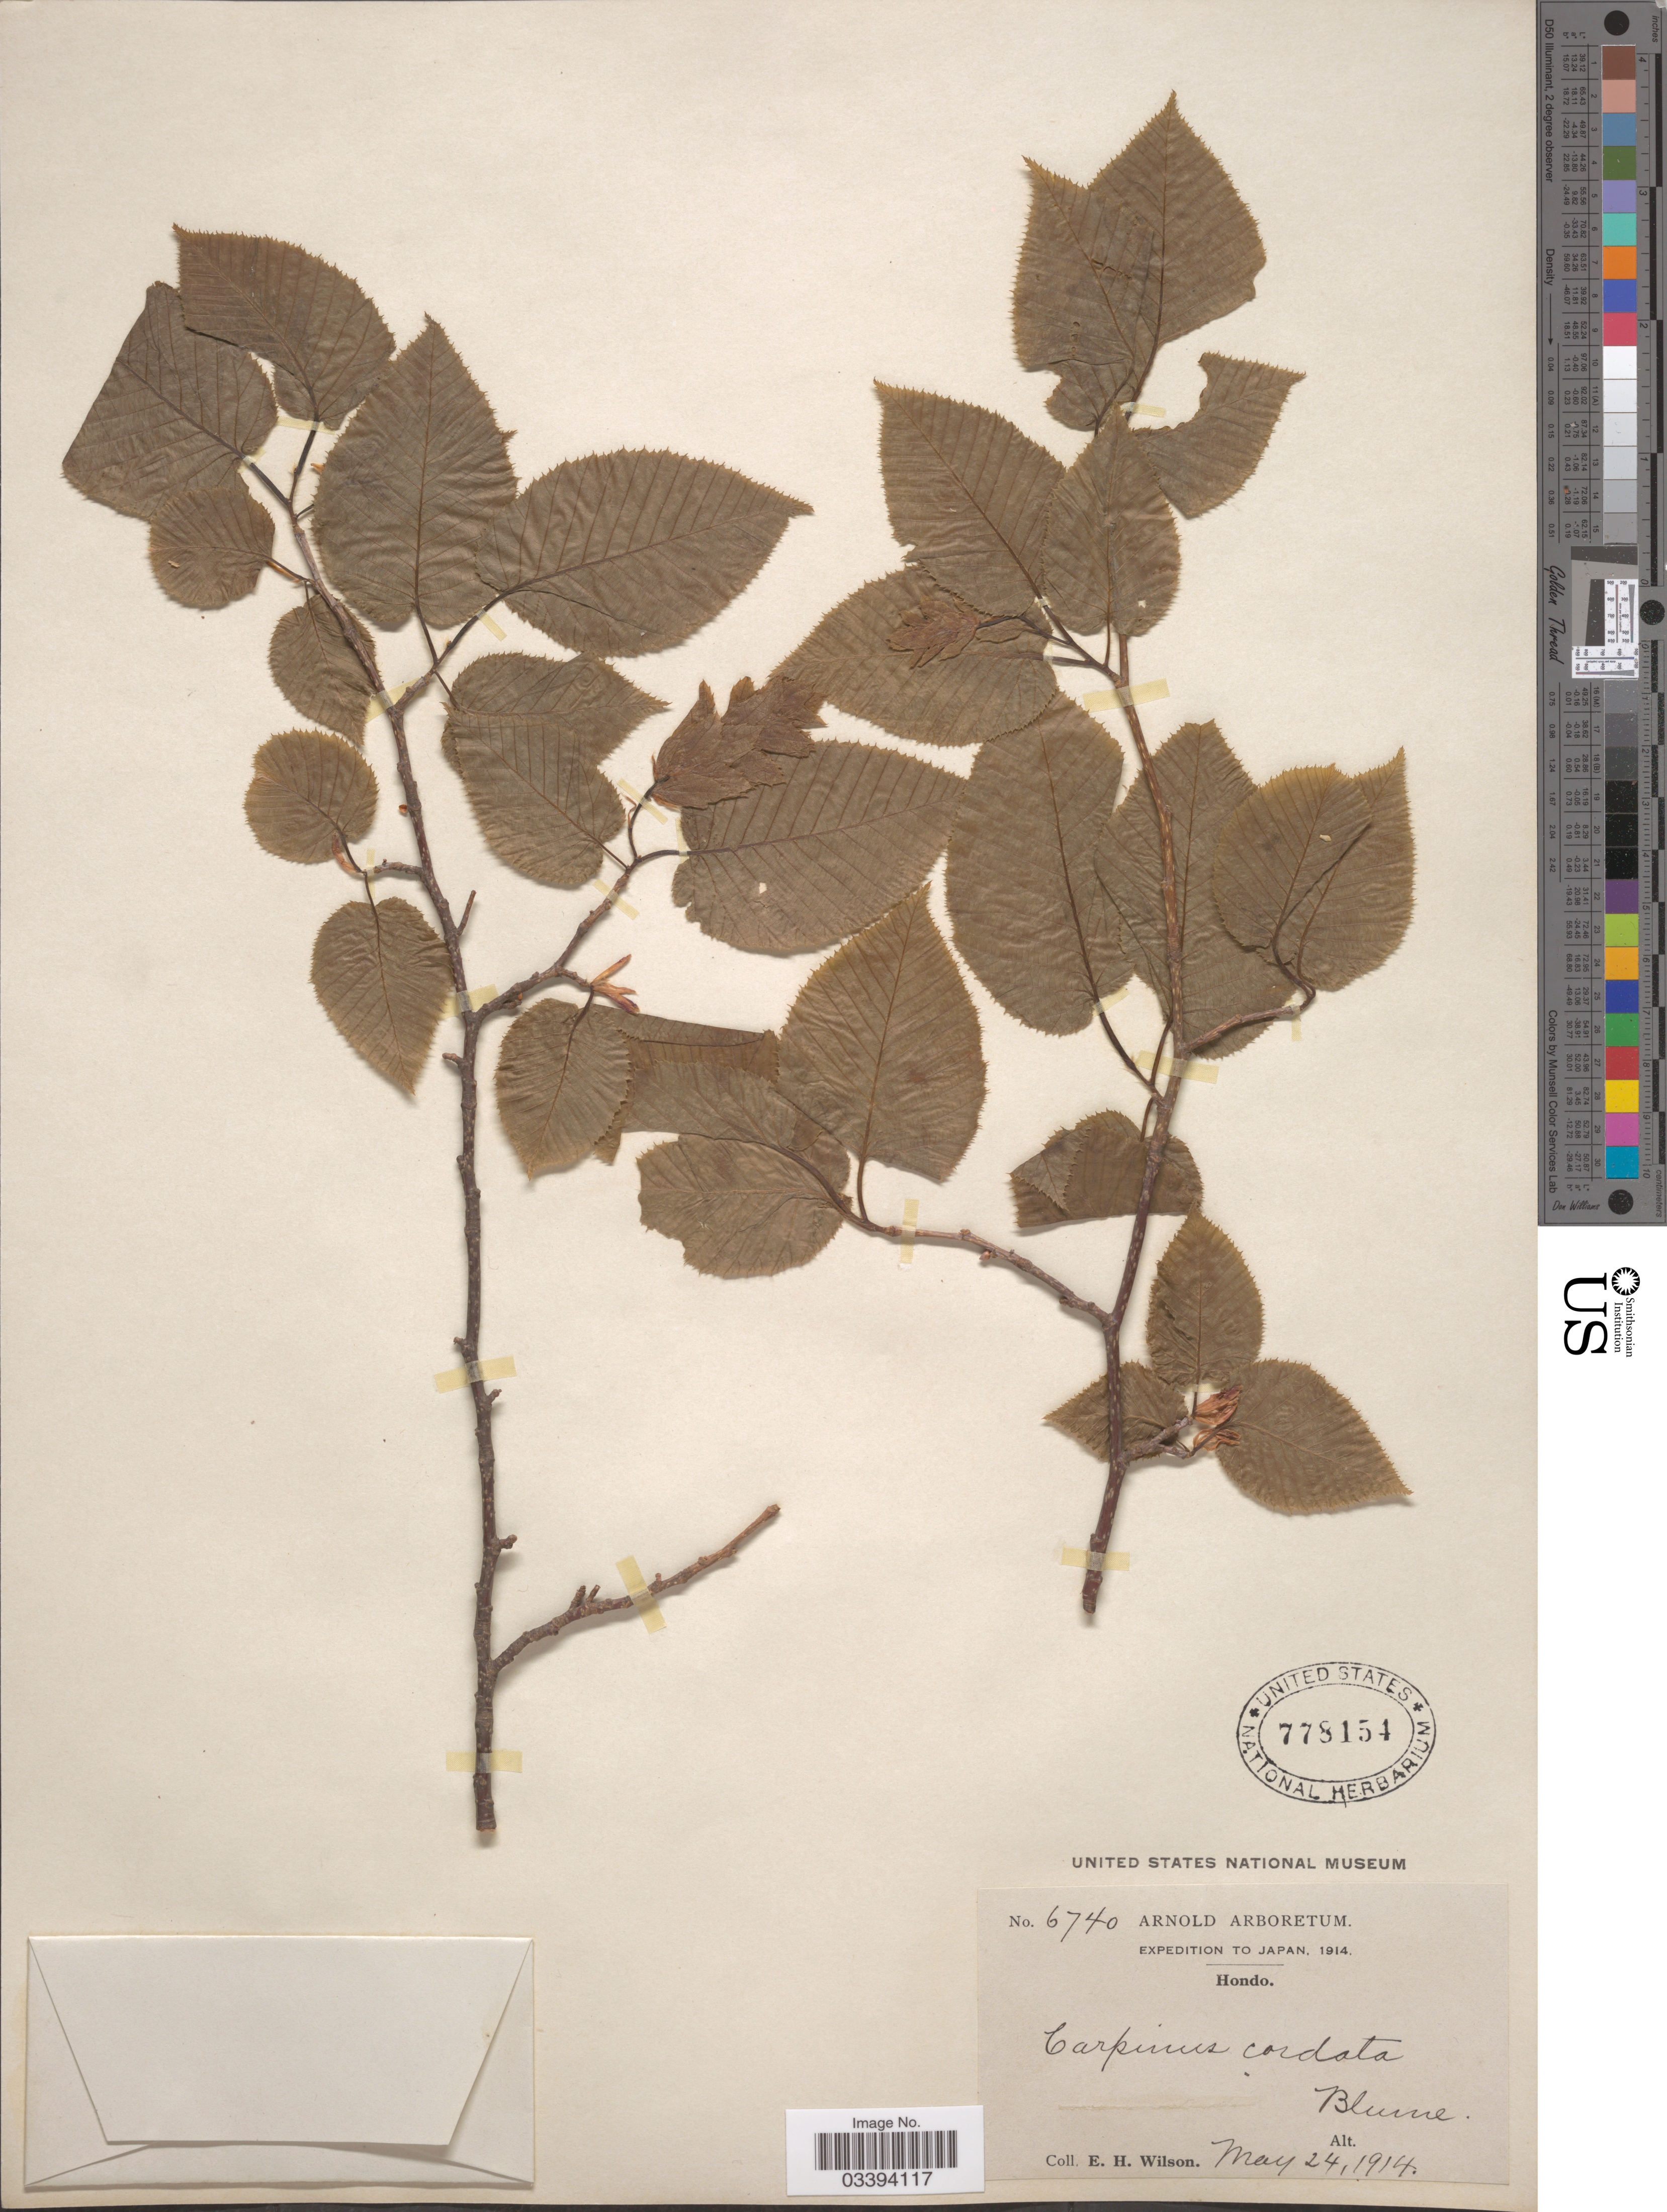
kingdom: Plantae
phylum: Tracheophyta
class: Magnoliopsida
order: Fagales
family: Betulaceae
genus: Carpinus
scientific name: Carpinus cordata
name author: Blume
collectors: E. Wilson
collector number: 6740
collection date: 1914-05-24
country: Japan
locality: Hondo.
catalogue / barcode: US 778154